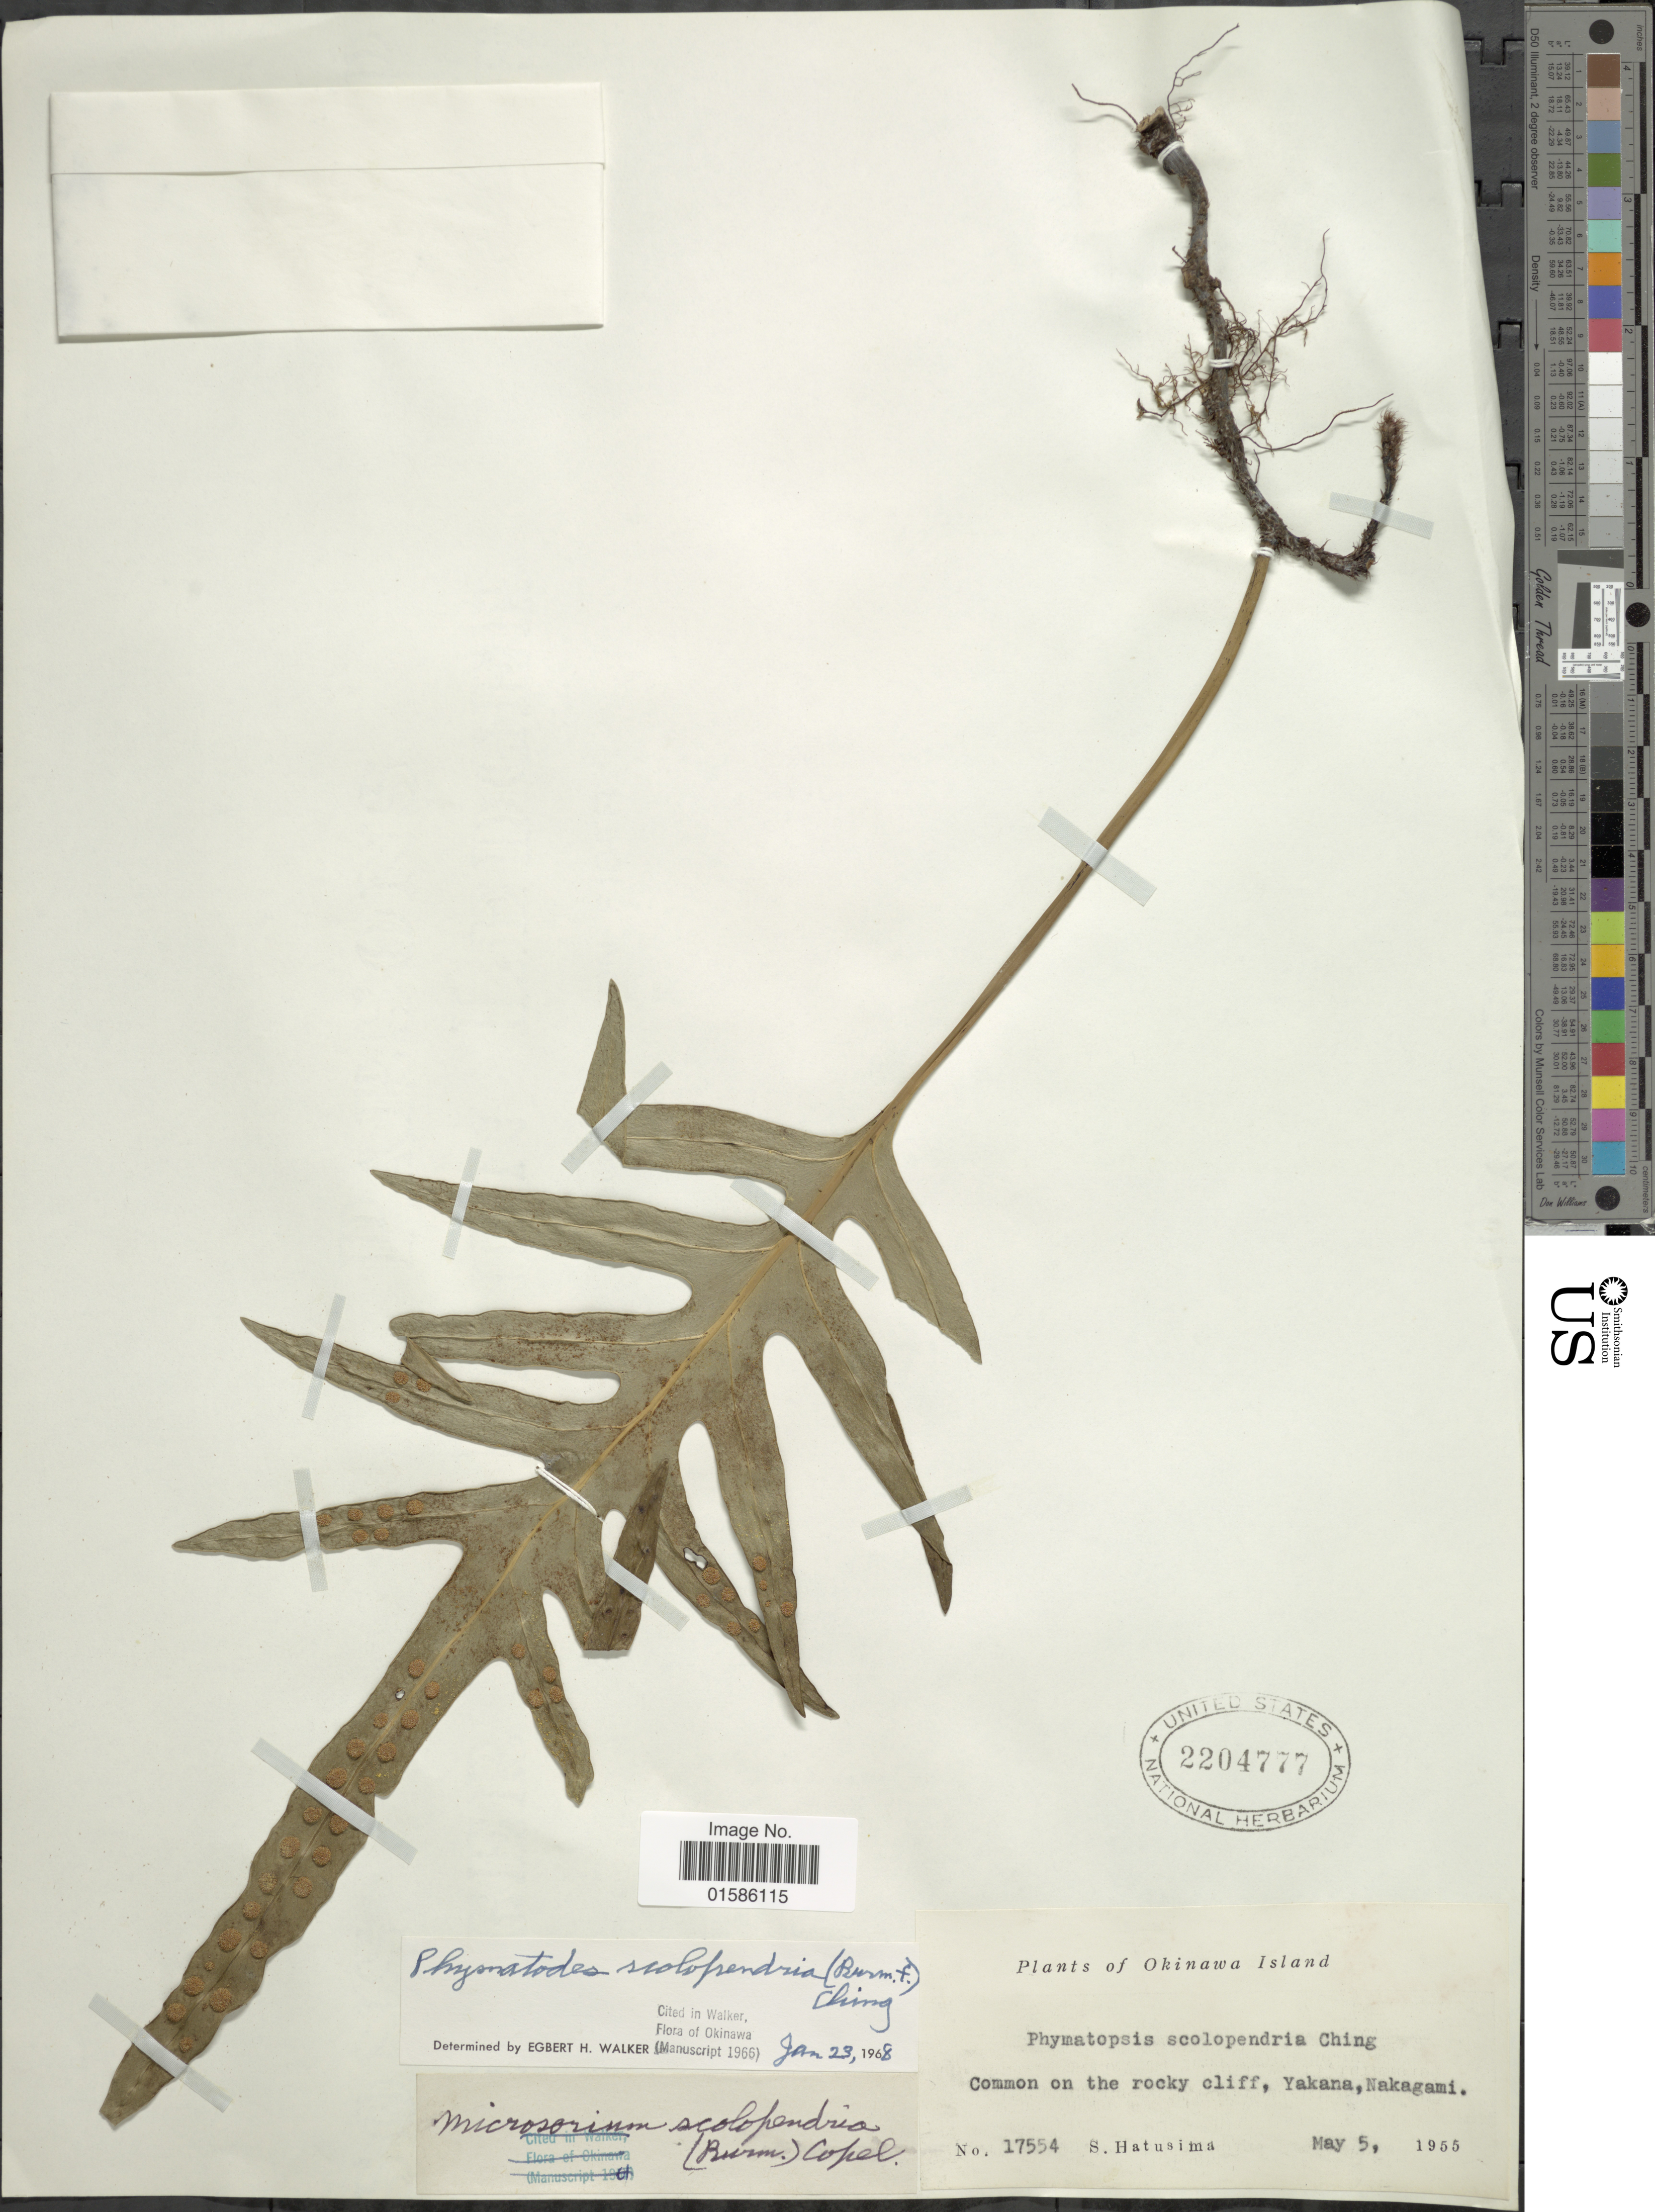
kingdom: Plantae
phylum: Tracheophyta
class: Polypodiopsida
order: Polypodiales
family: Polypodiaceae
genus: Microsorum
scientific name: Microsorum scolopendria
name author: (Burm. f.) Copel.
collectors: S. Hatusima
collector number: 17554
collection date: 1955-05-05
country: Japan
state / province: Okinawa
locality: Okinawa Island, Common on the rocky cliff, Yakana, Nakagami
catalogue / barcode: US 2204777